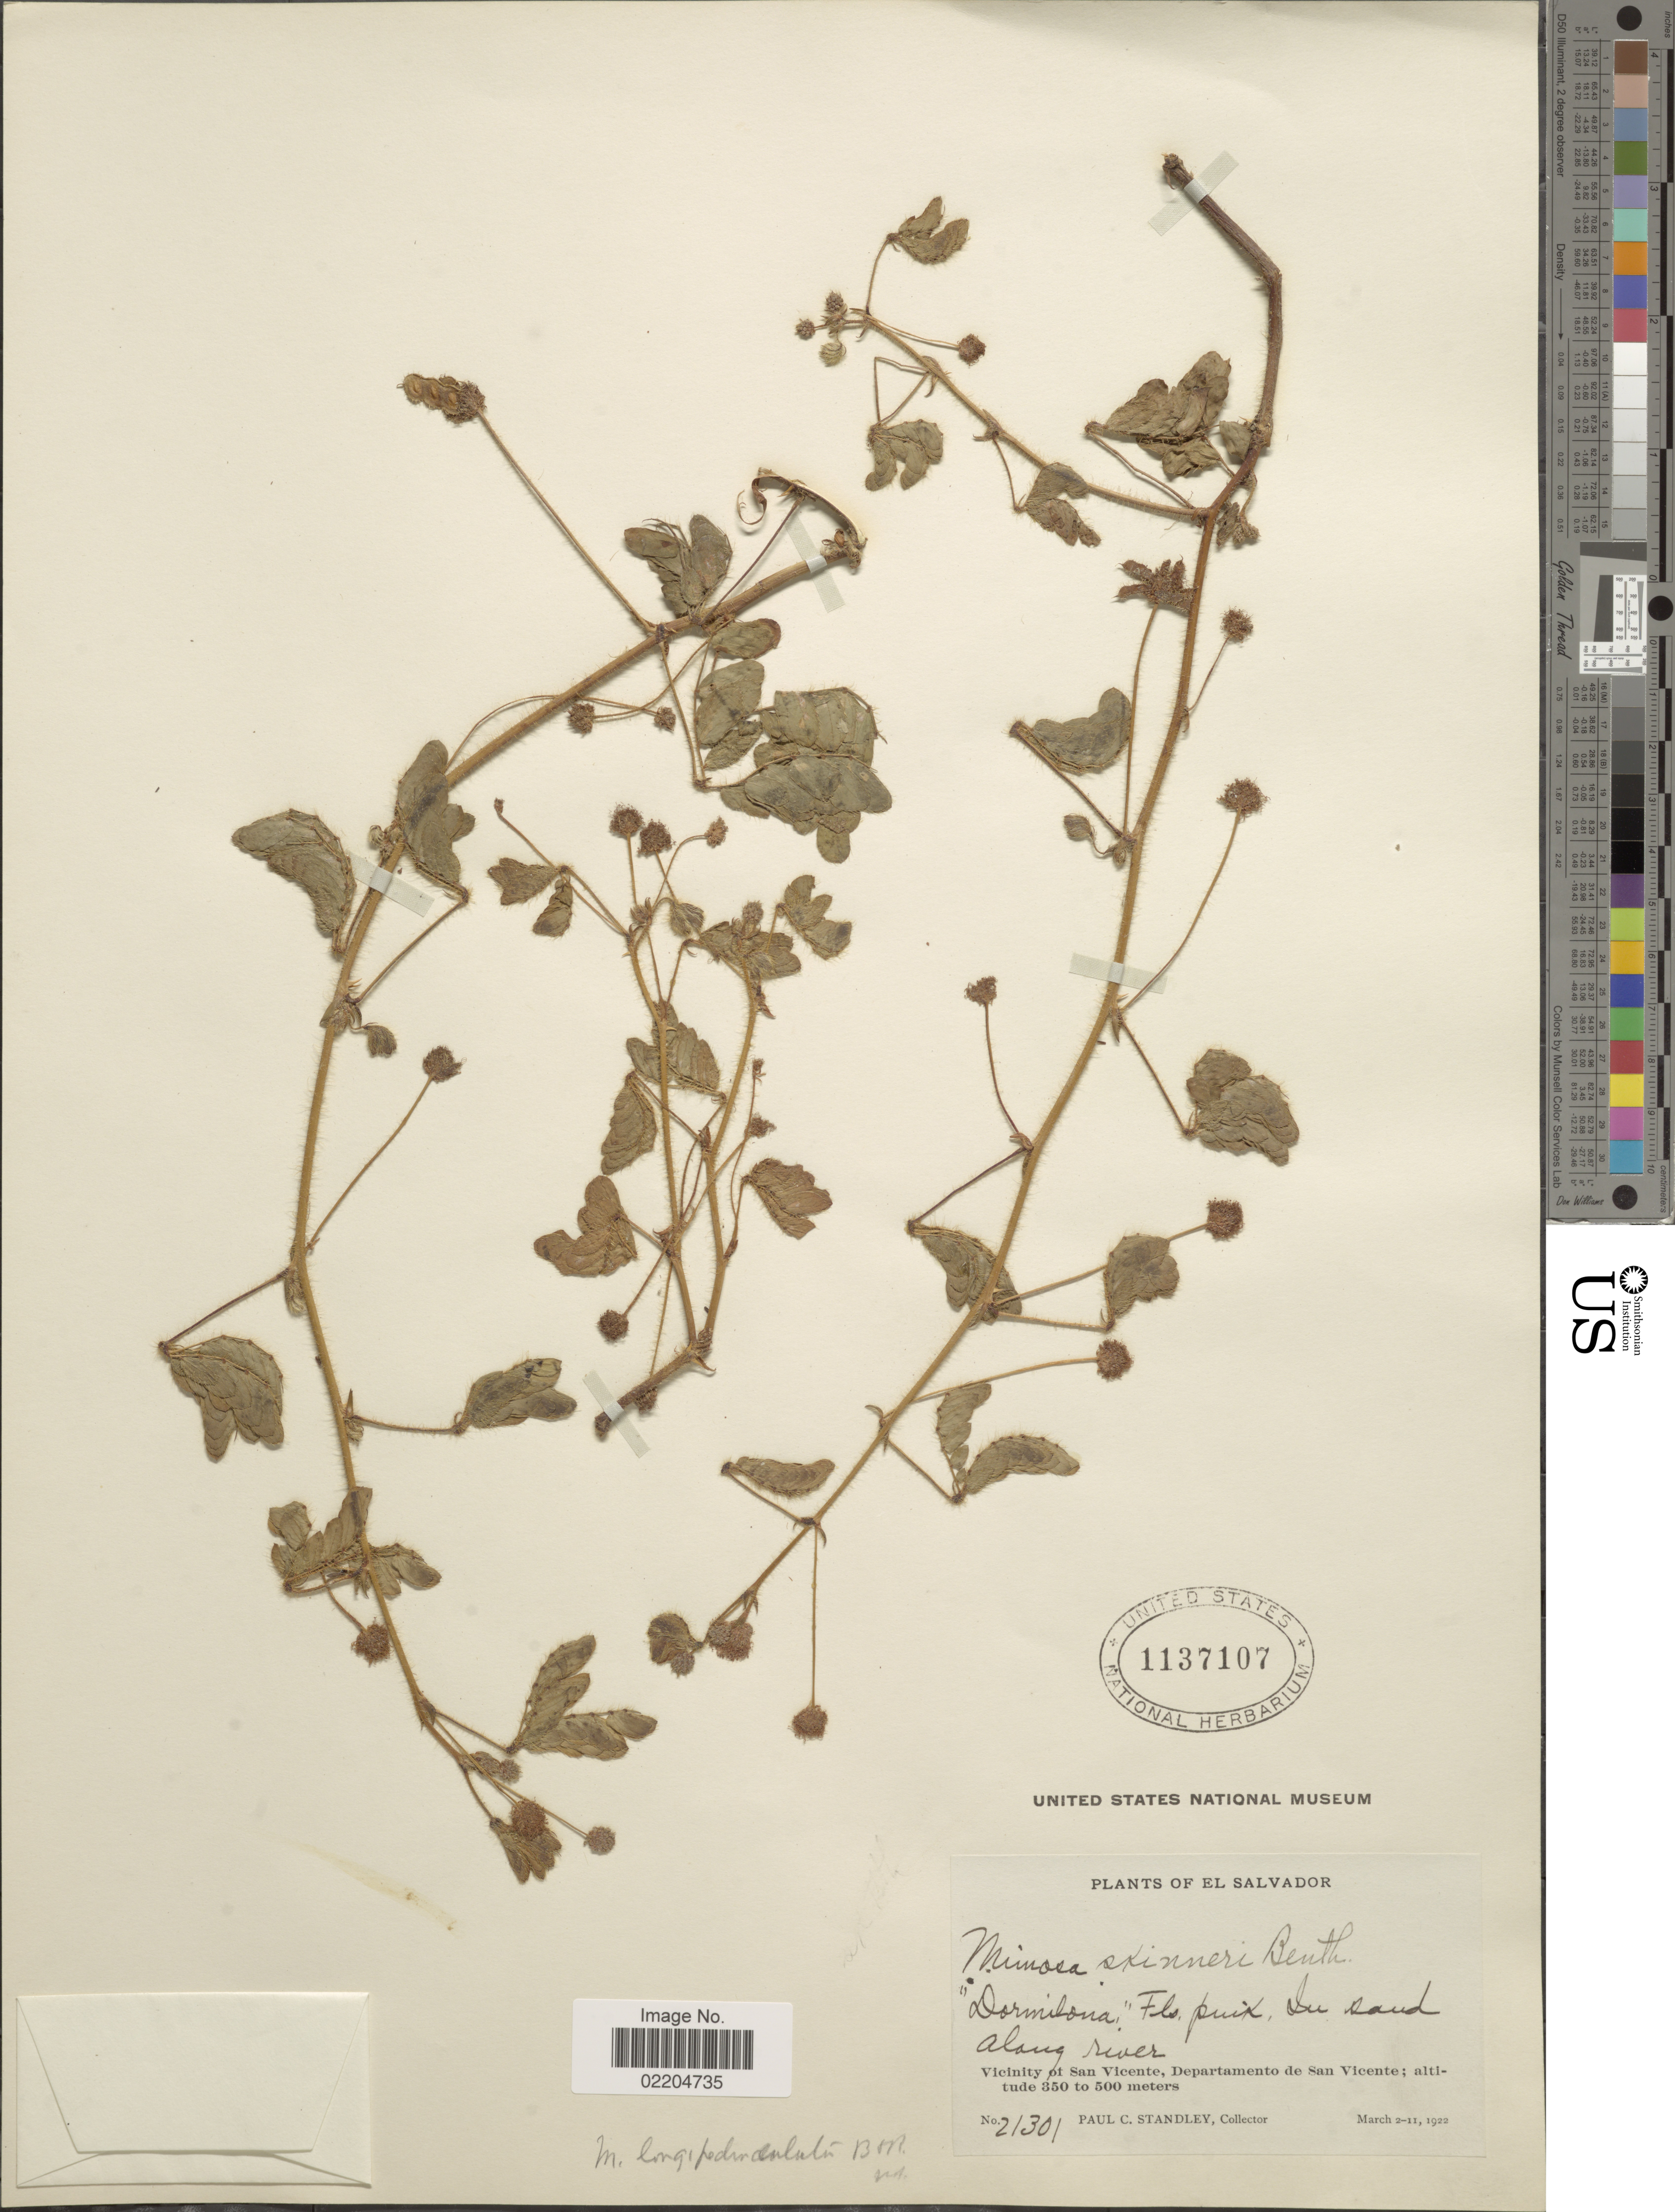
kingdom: Plantae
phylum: Tracheophyta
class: Magnoliopsida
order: Fabales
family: Fabaceae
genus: Mimosa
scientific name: Mimosa skinneri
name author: Benth.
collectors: P. C. Standley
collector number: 21301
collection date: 1922-03-02/1922-03-11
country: El Salvador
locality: Along river, Vicinity of San Vicente , Departamento de San Vicente.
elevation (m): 350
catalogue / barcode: US 1137107